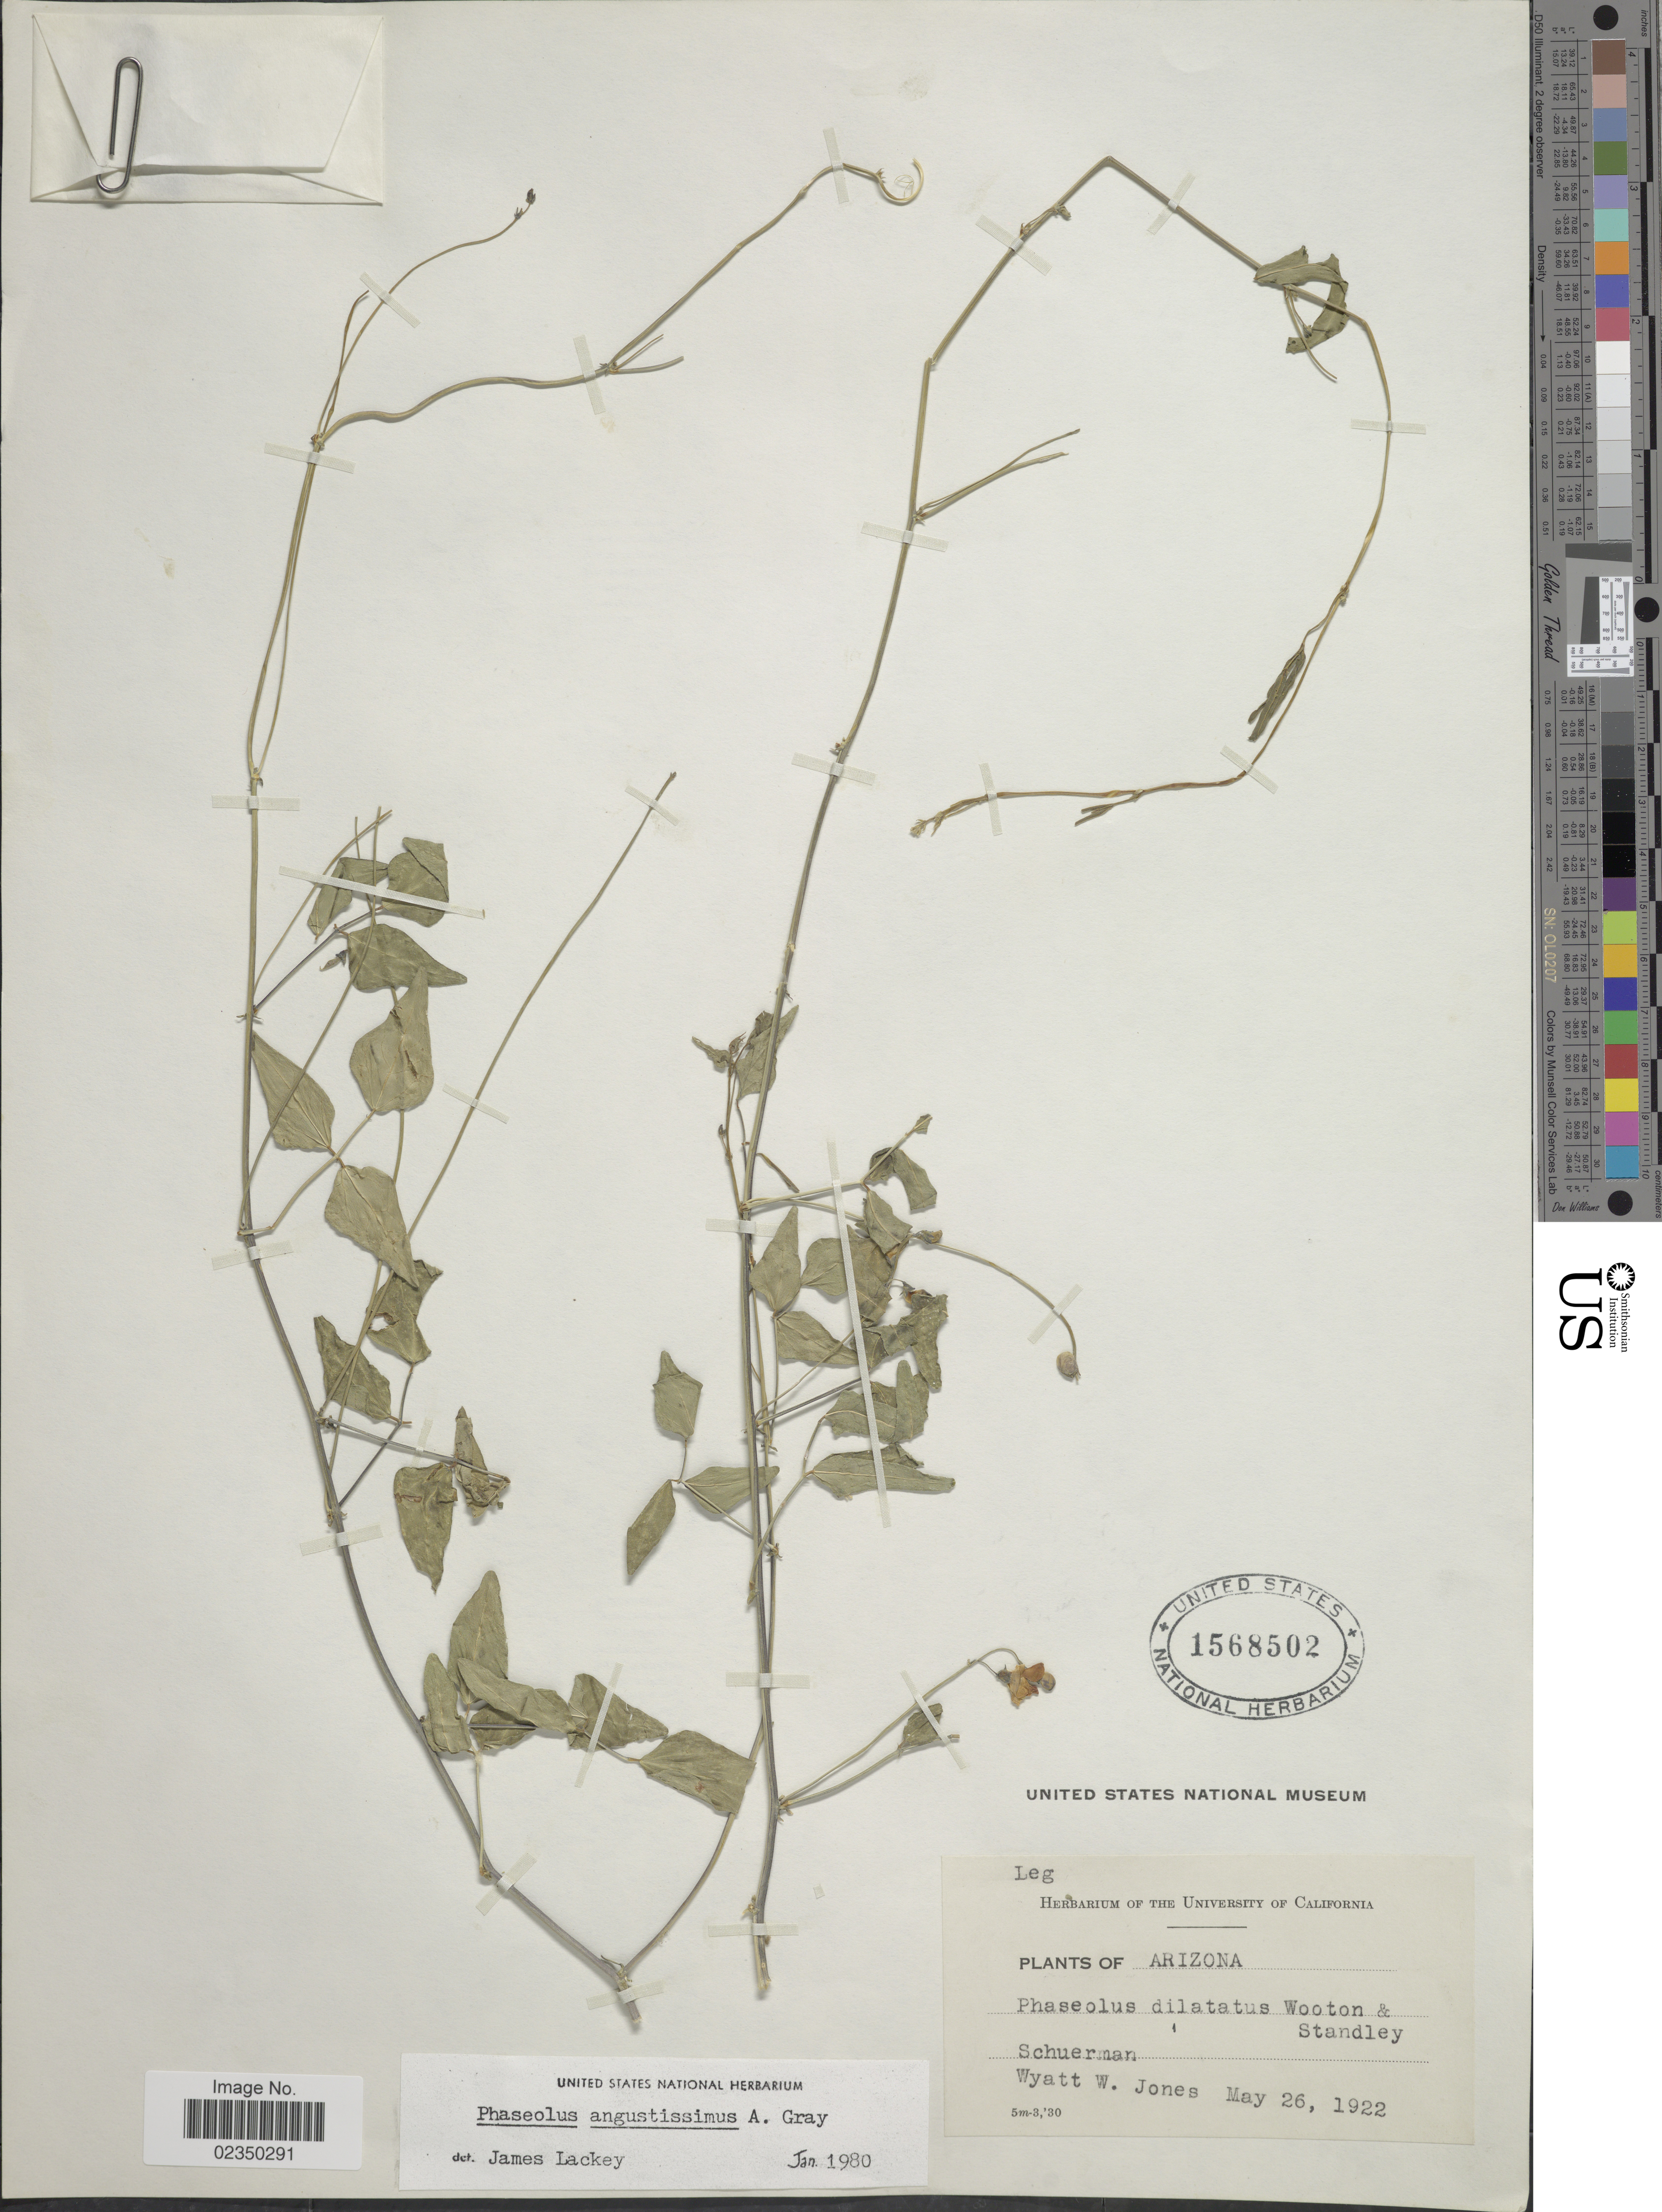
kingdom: Plantae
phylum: Tracheophyta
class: Magnoliopsida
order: Fabales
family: Fabaceae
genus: Phaseolus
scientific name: Phaseolus angustissimus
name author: A. Gray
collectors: W. W. Jones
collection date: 1922-05-26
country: United States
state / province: Arizona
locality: Schuerman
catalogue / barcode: US 1568502